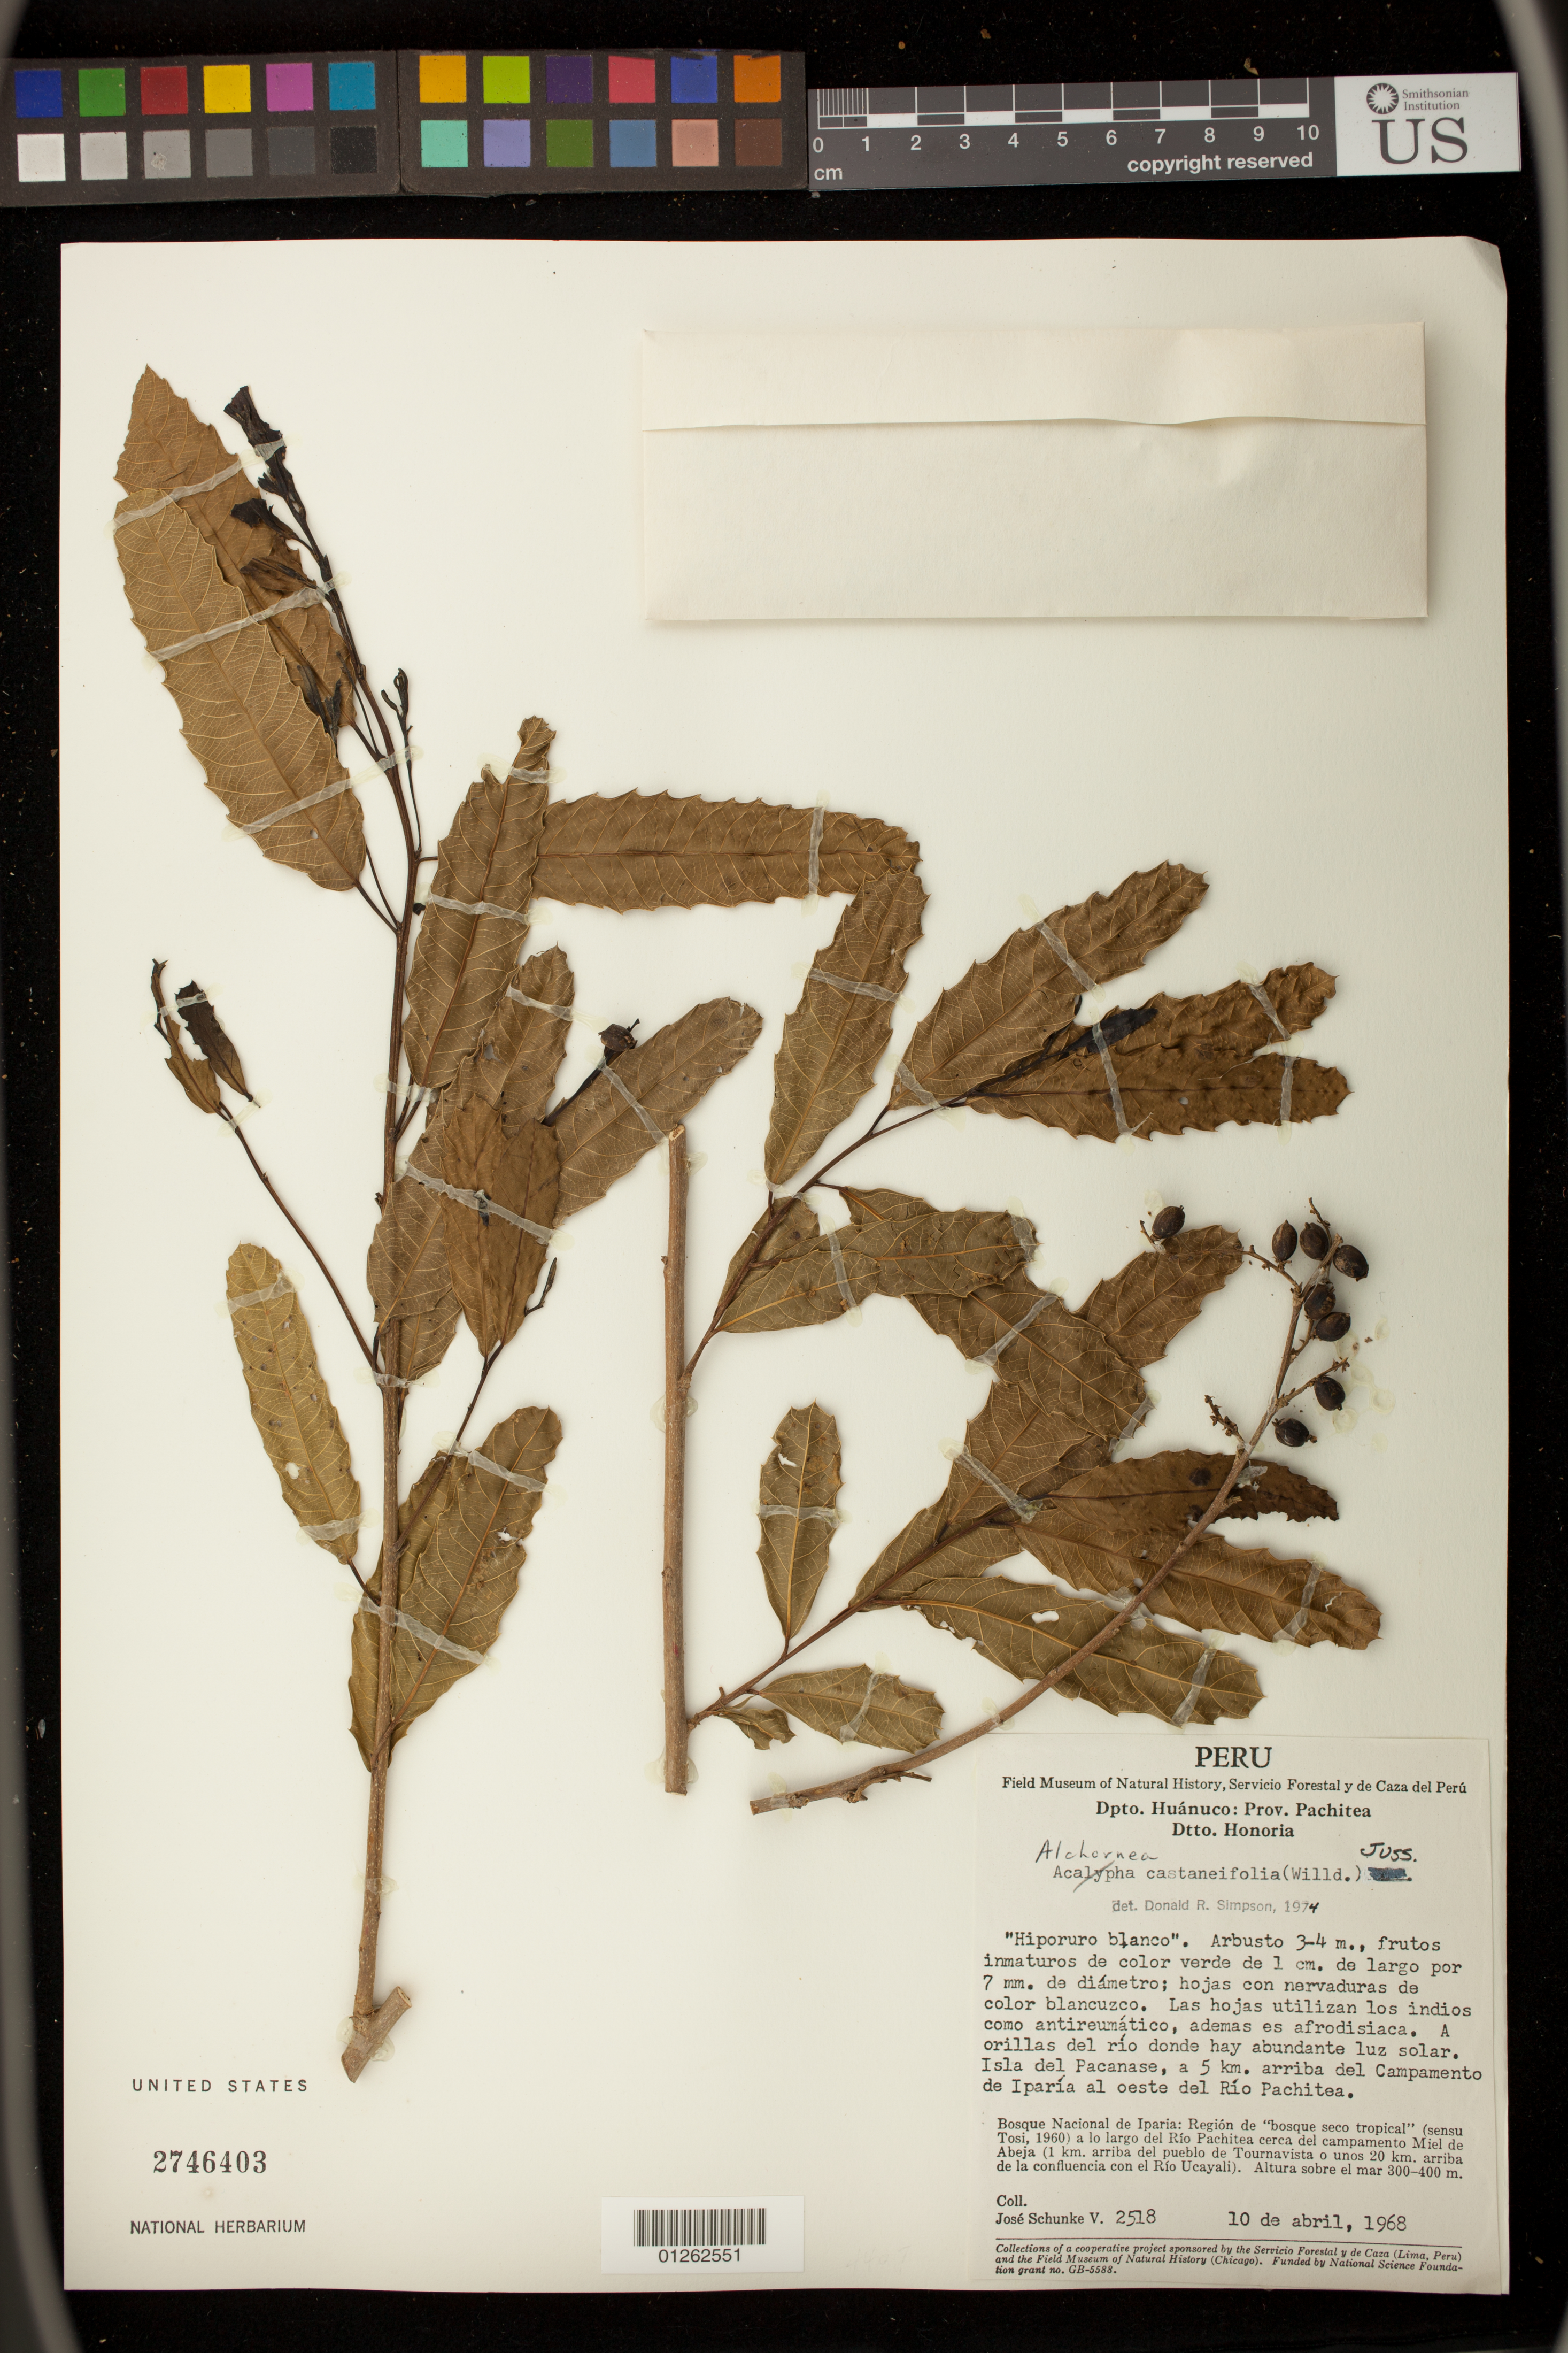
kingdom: Plantae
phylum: Tracheophyta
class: Magnoliopsida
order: Malpighiales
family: Euphorbiaceae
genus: Alchornea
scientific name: Alchornea castaneifolia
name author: (Willd.) A. Juss.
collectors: J. Schunke Vigo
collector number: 2518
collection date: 1968-04-10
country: Peru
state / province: Huánuco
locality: Bosque Nacional de Iparia. Isla del Pacanase,a 5 km arriba del Campamento de Iparia al oeste del Rio Pachitea.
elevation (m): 300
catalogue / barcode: US 2746403